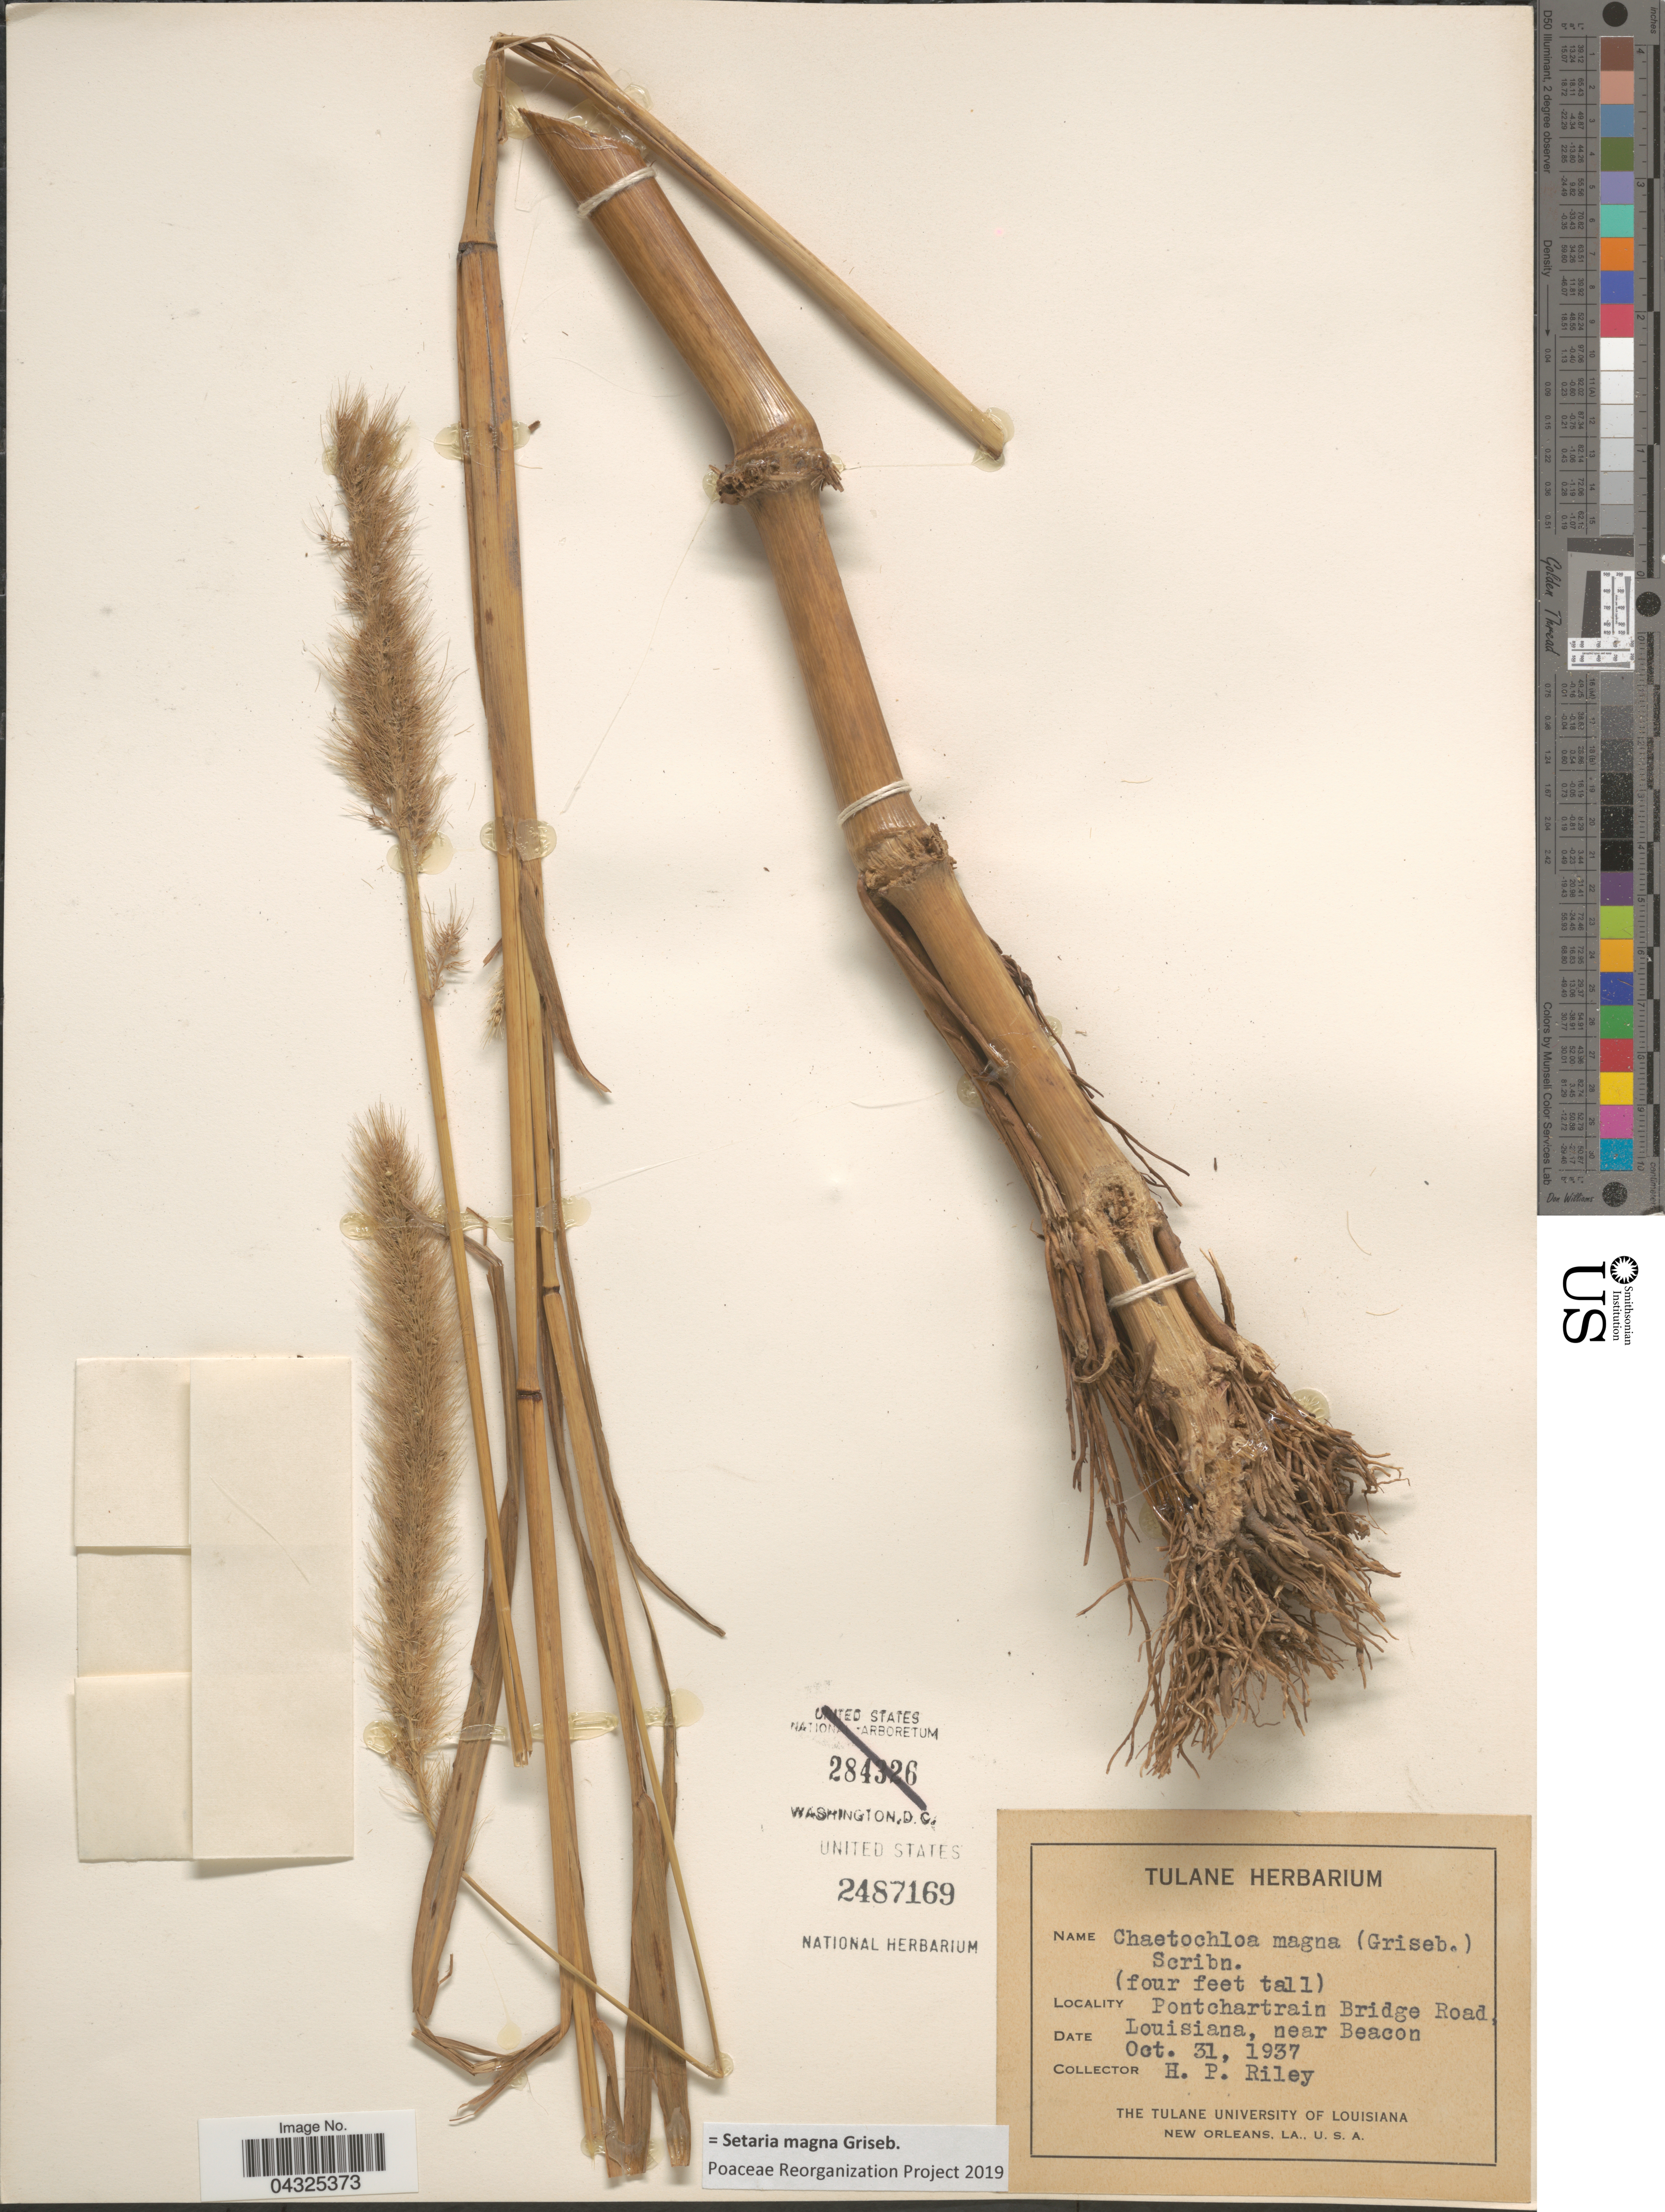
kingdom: Plantae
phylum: Tracheophyta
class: Liliopsida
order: Poales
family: Poaceae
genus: Setaria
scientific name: Setaria magna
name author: Griseb.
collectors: H. Riley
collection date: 1937-10-31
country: United States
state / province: Louisiana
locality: Pontchartrain Bridge Road, near Beacon.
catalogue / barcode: US 2487169